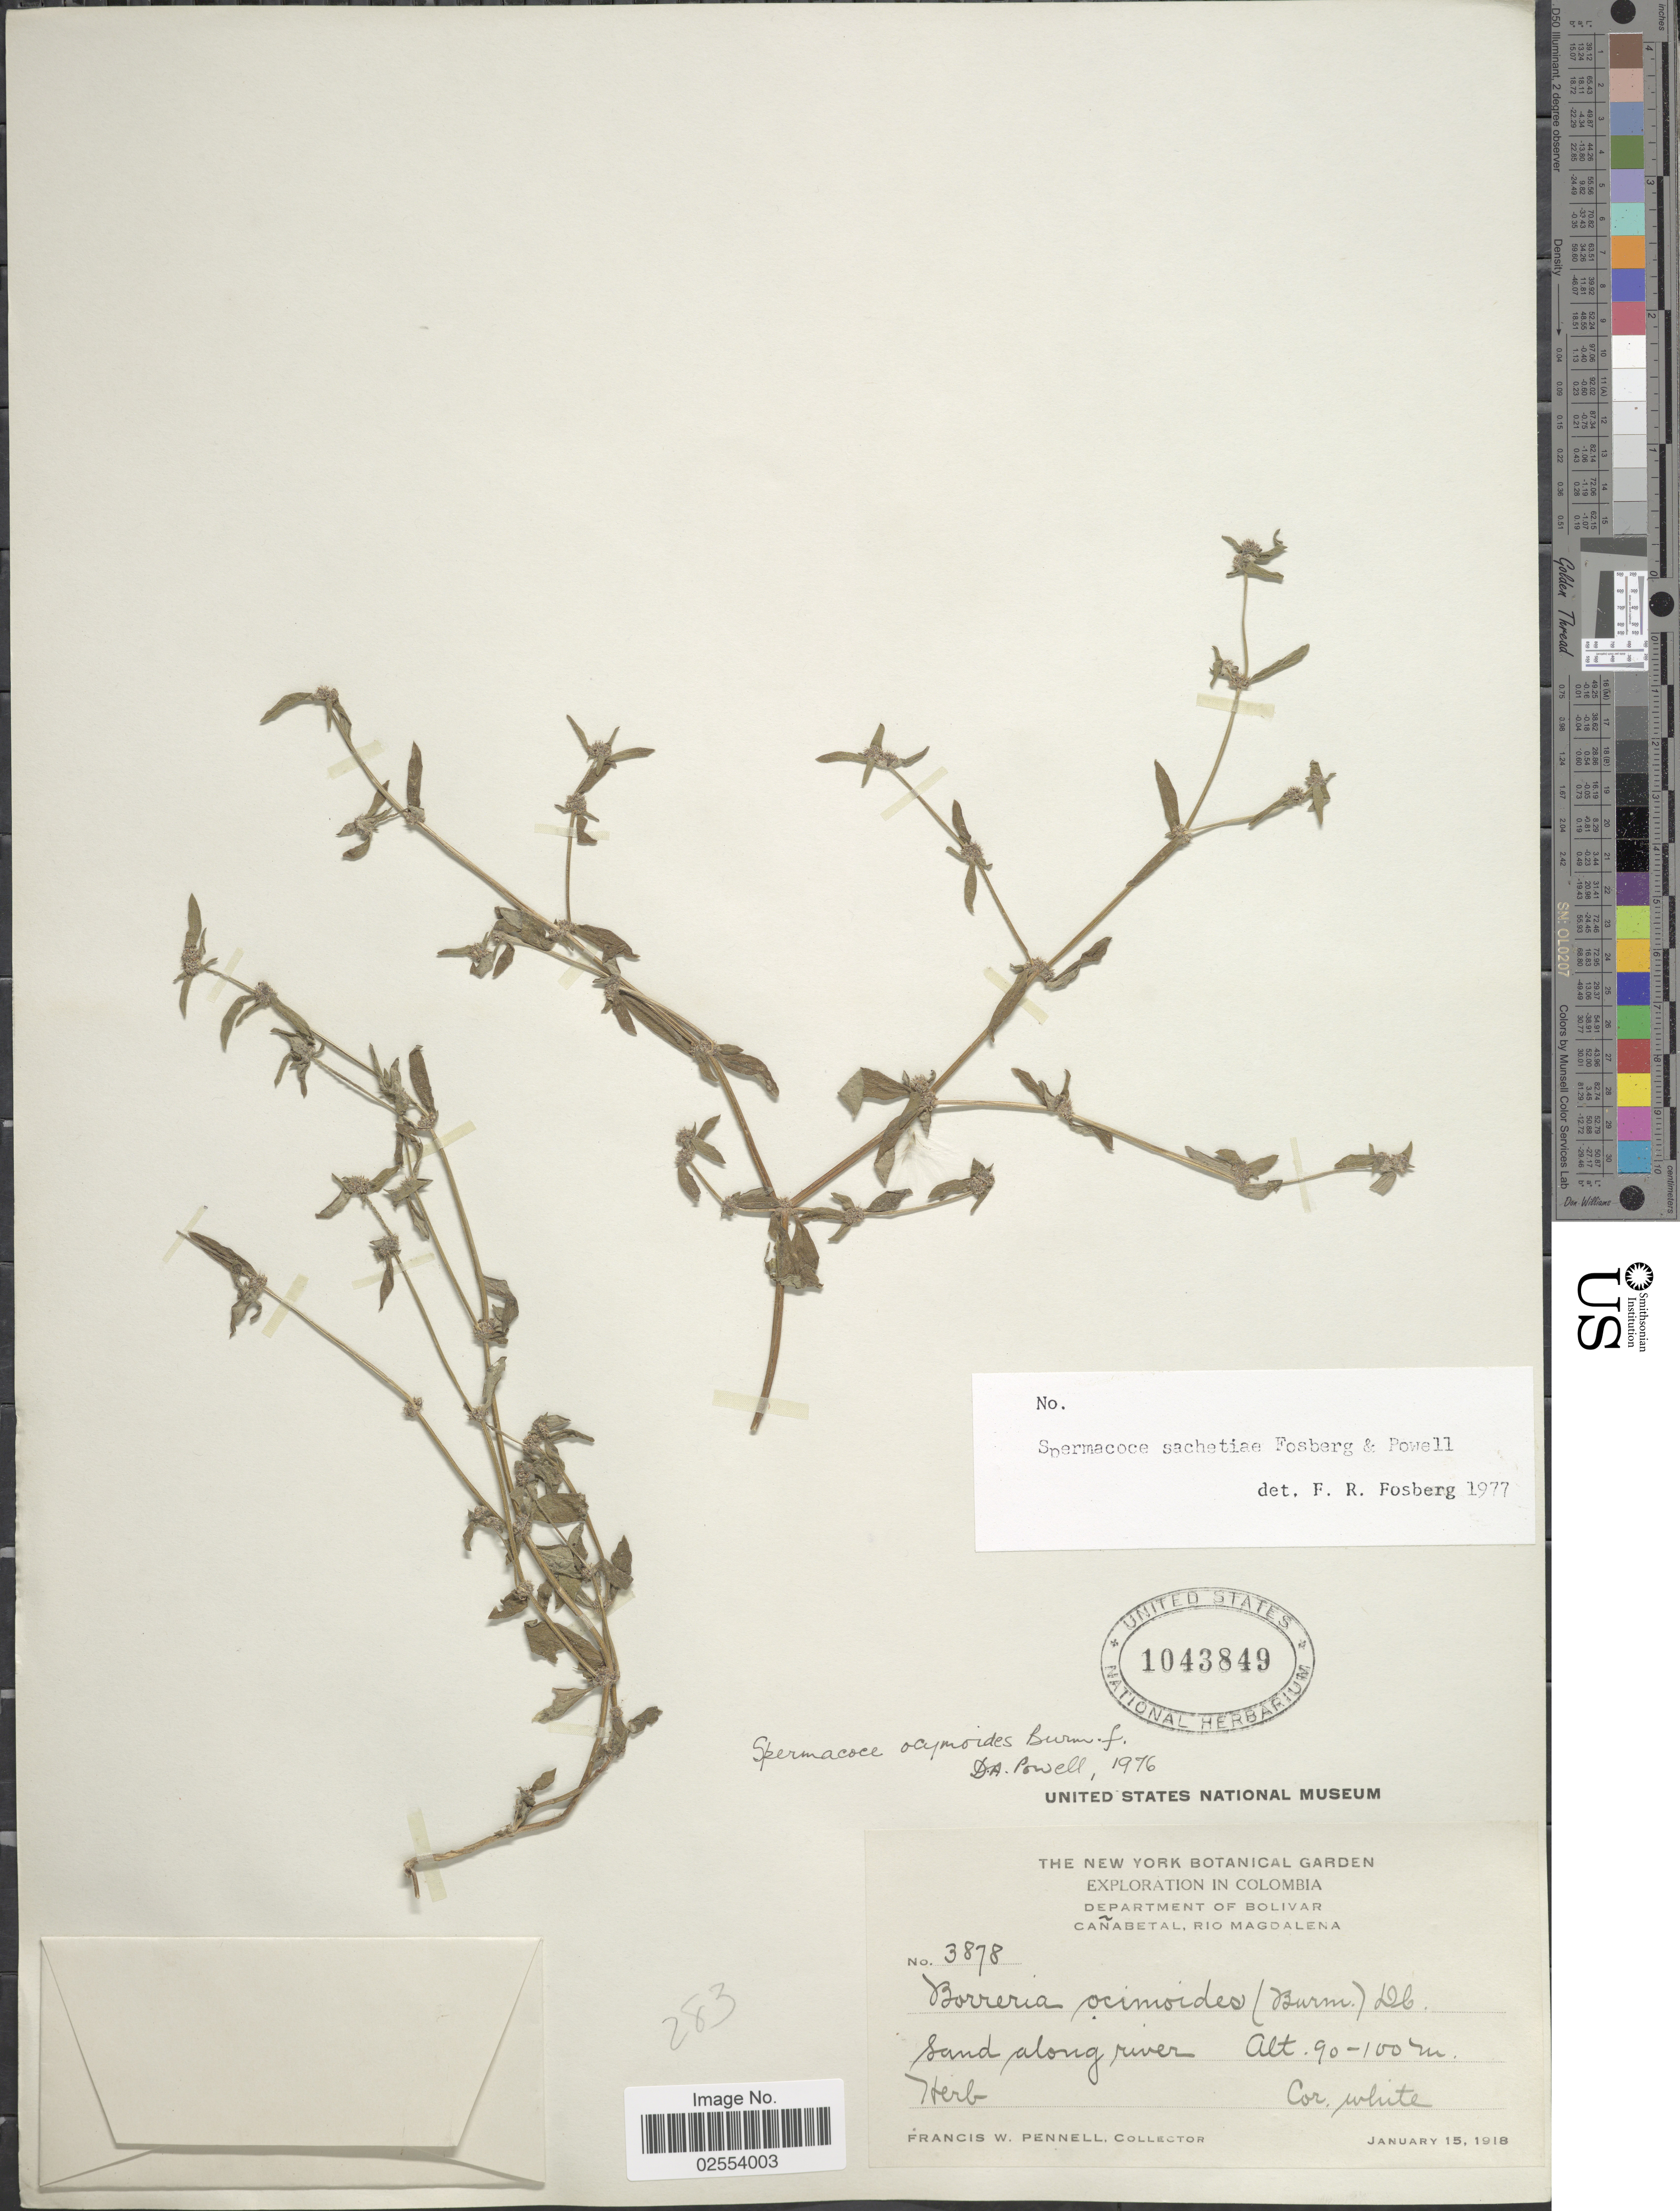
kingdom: Plantae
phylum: Tracheophyta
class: Magnoliopsida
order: Gentianales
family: Rubiaceae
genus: Spermacoce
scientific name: Spermacoce mauritiana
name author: Gideon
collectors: F. W. Pennell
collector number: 3878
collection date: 1918-01-15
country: Colombia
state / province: Bolívar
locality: Canabetal, Rio Magdalena, sand along river.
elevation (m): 90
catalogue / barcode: US 1043849